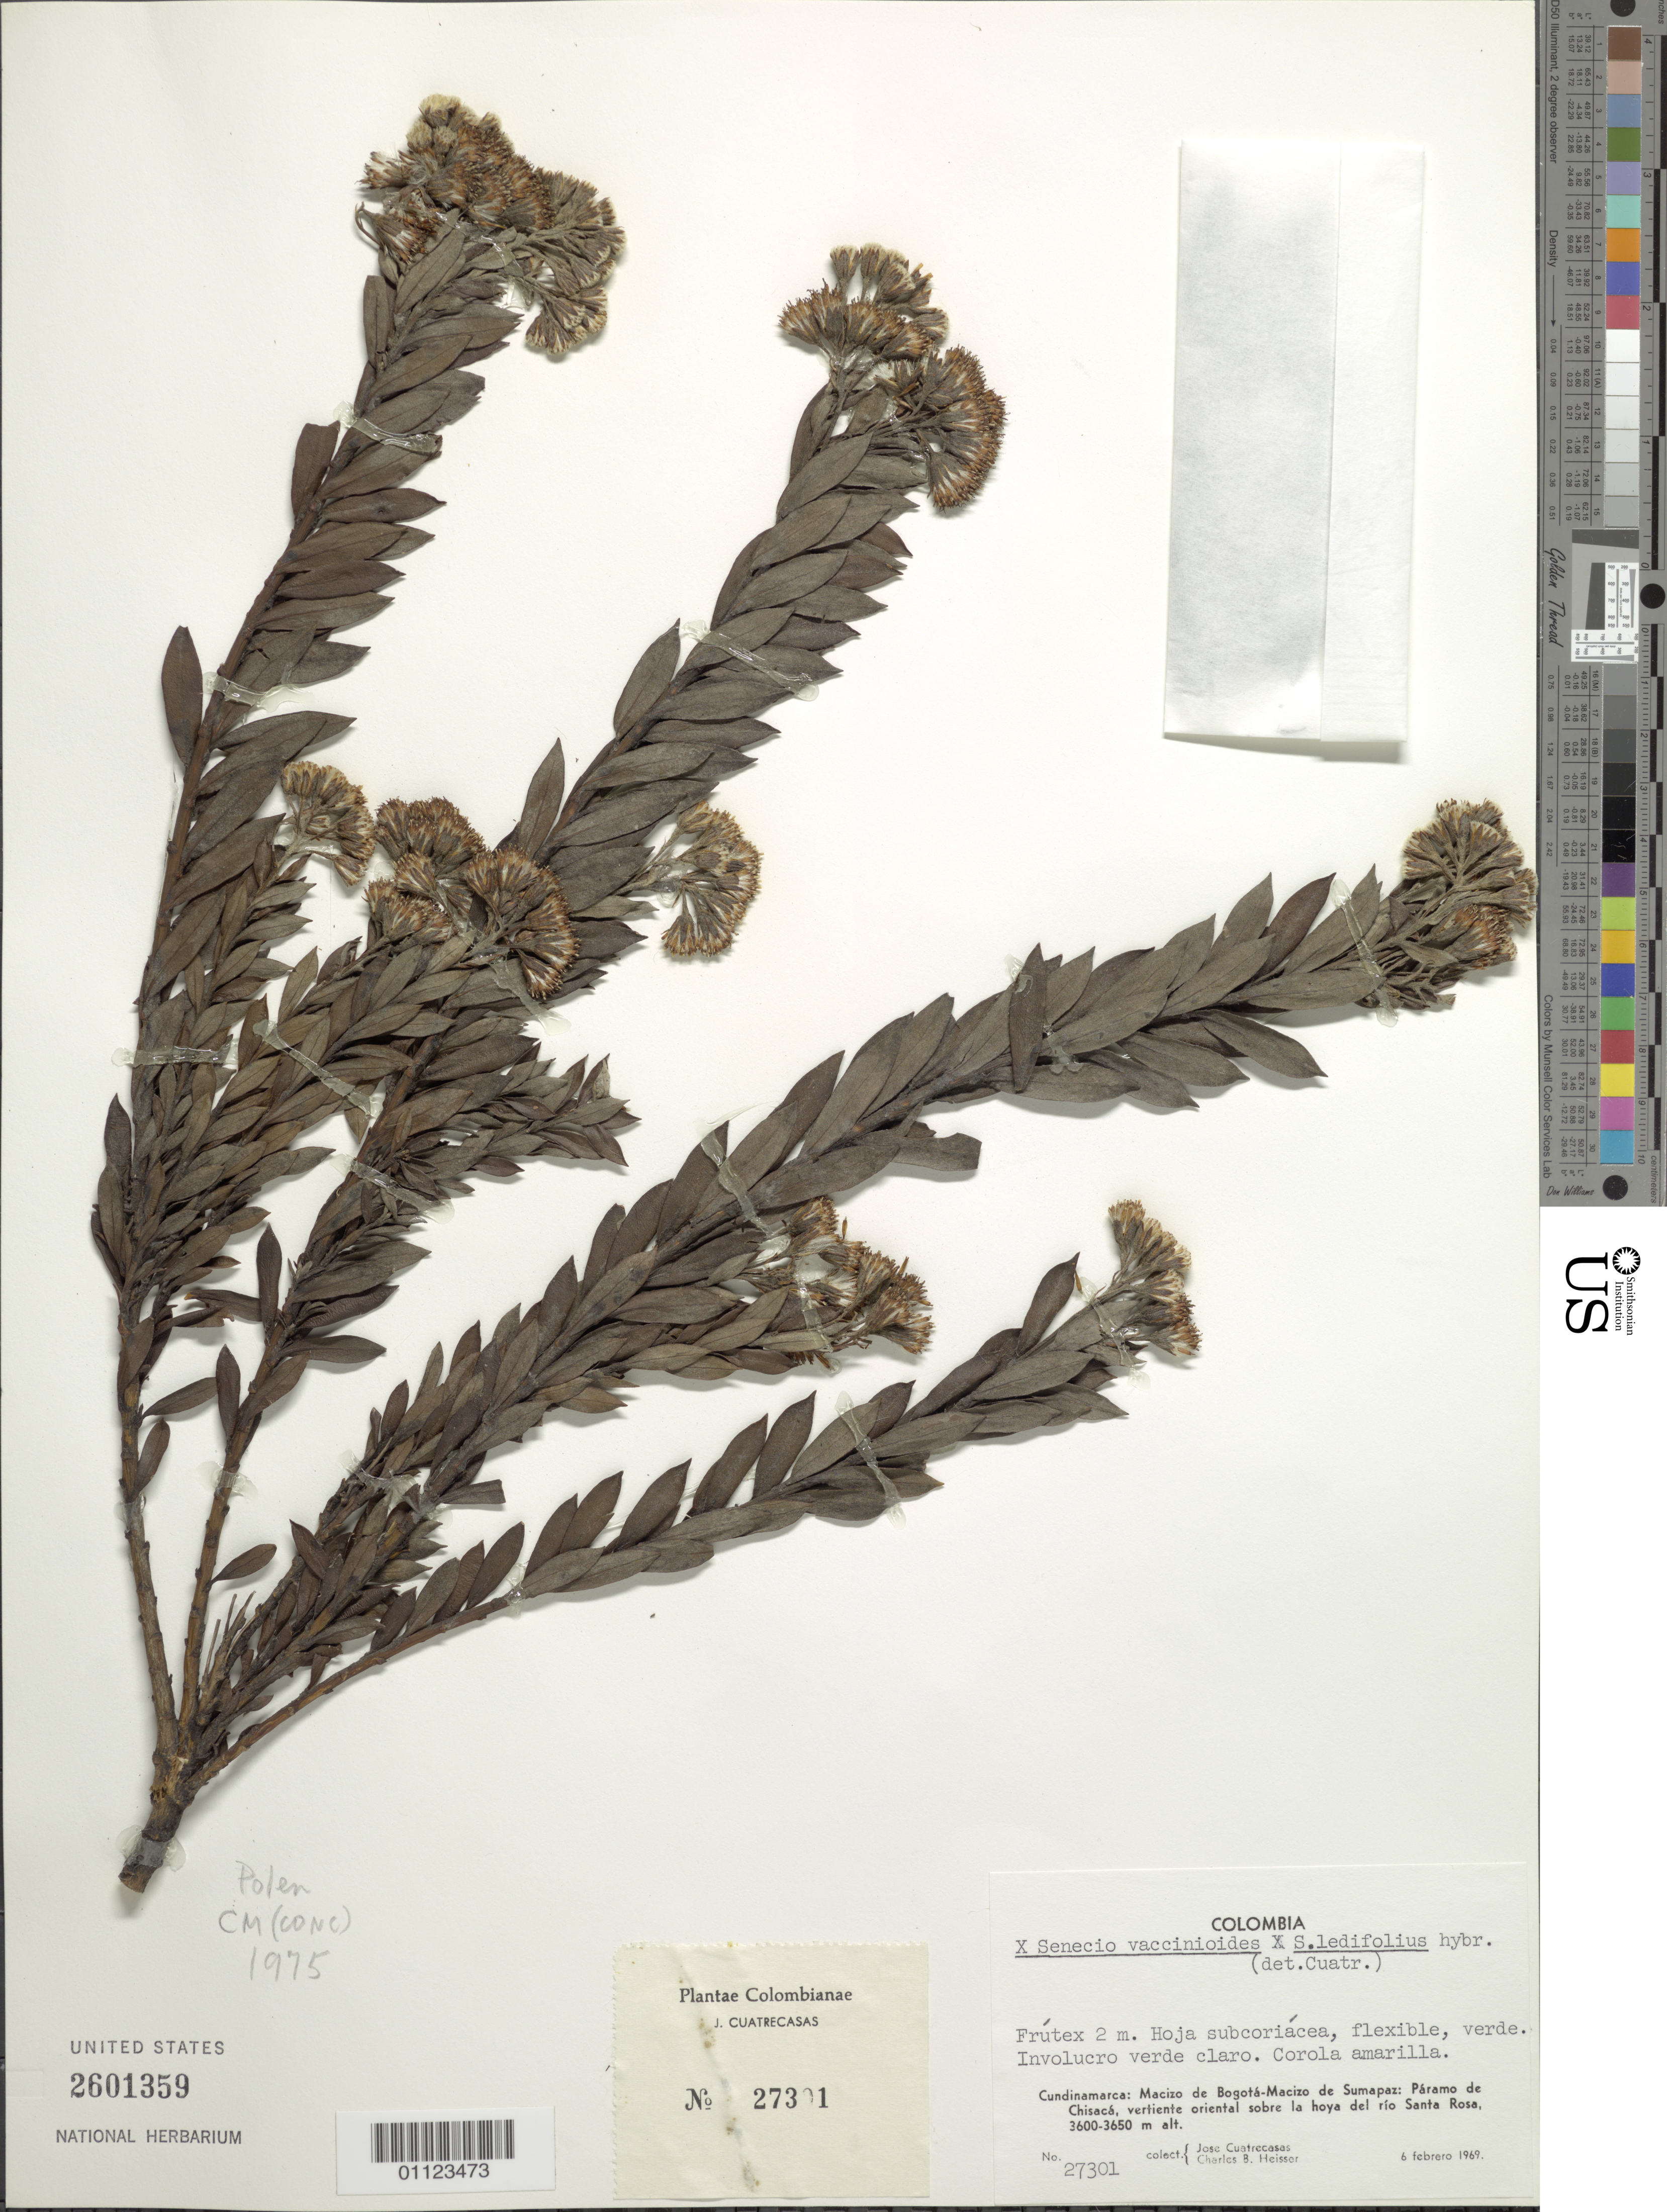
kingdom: Plantae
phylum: Tracheophyta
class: Magnoliopsida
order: Asterales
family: Asteraceae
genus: Pentacalia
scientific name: Pentacalia vaccinioides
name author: (Kunth) Cuatrec.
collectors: J. Cuatrecasas & C. B. Heiser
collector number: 27301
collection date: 1969-02-06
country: Colombia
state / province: Cundinamarca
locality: Macizo de Bogotá--Macizo de Sumapaz; Páramo de Chisacá, vertiente oriental sobre la hoya del río Santa Rosa.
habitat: Paramo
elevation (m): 3600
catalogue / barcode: US 2601359